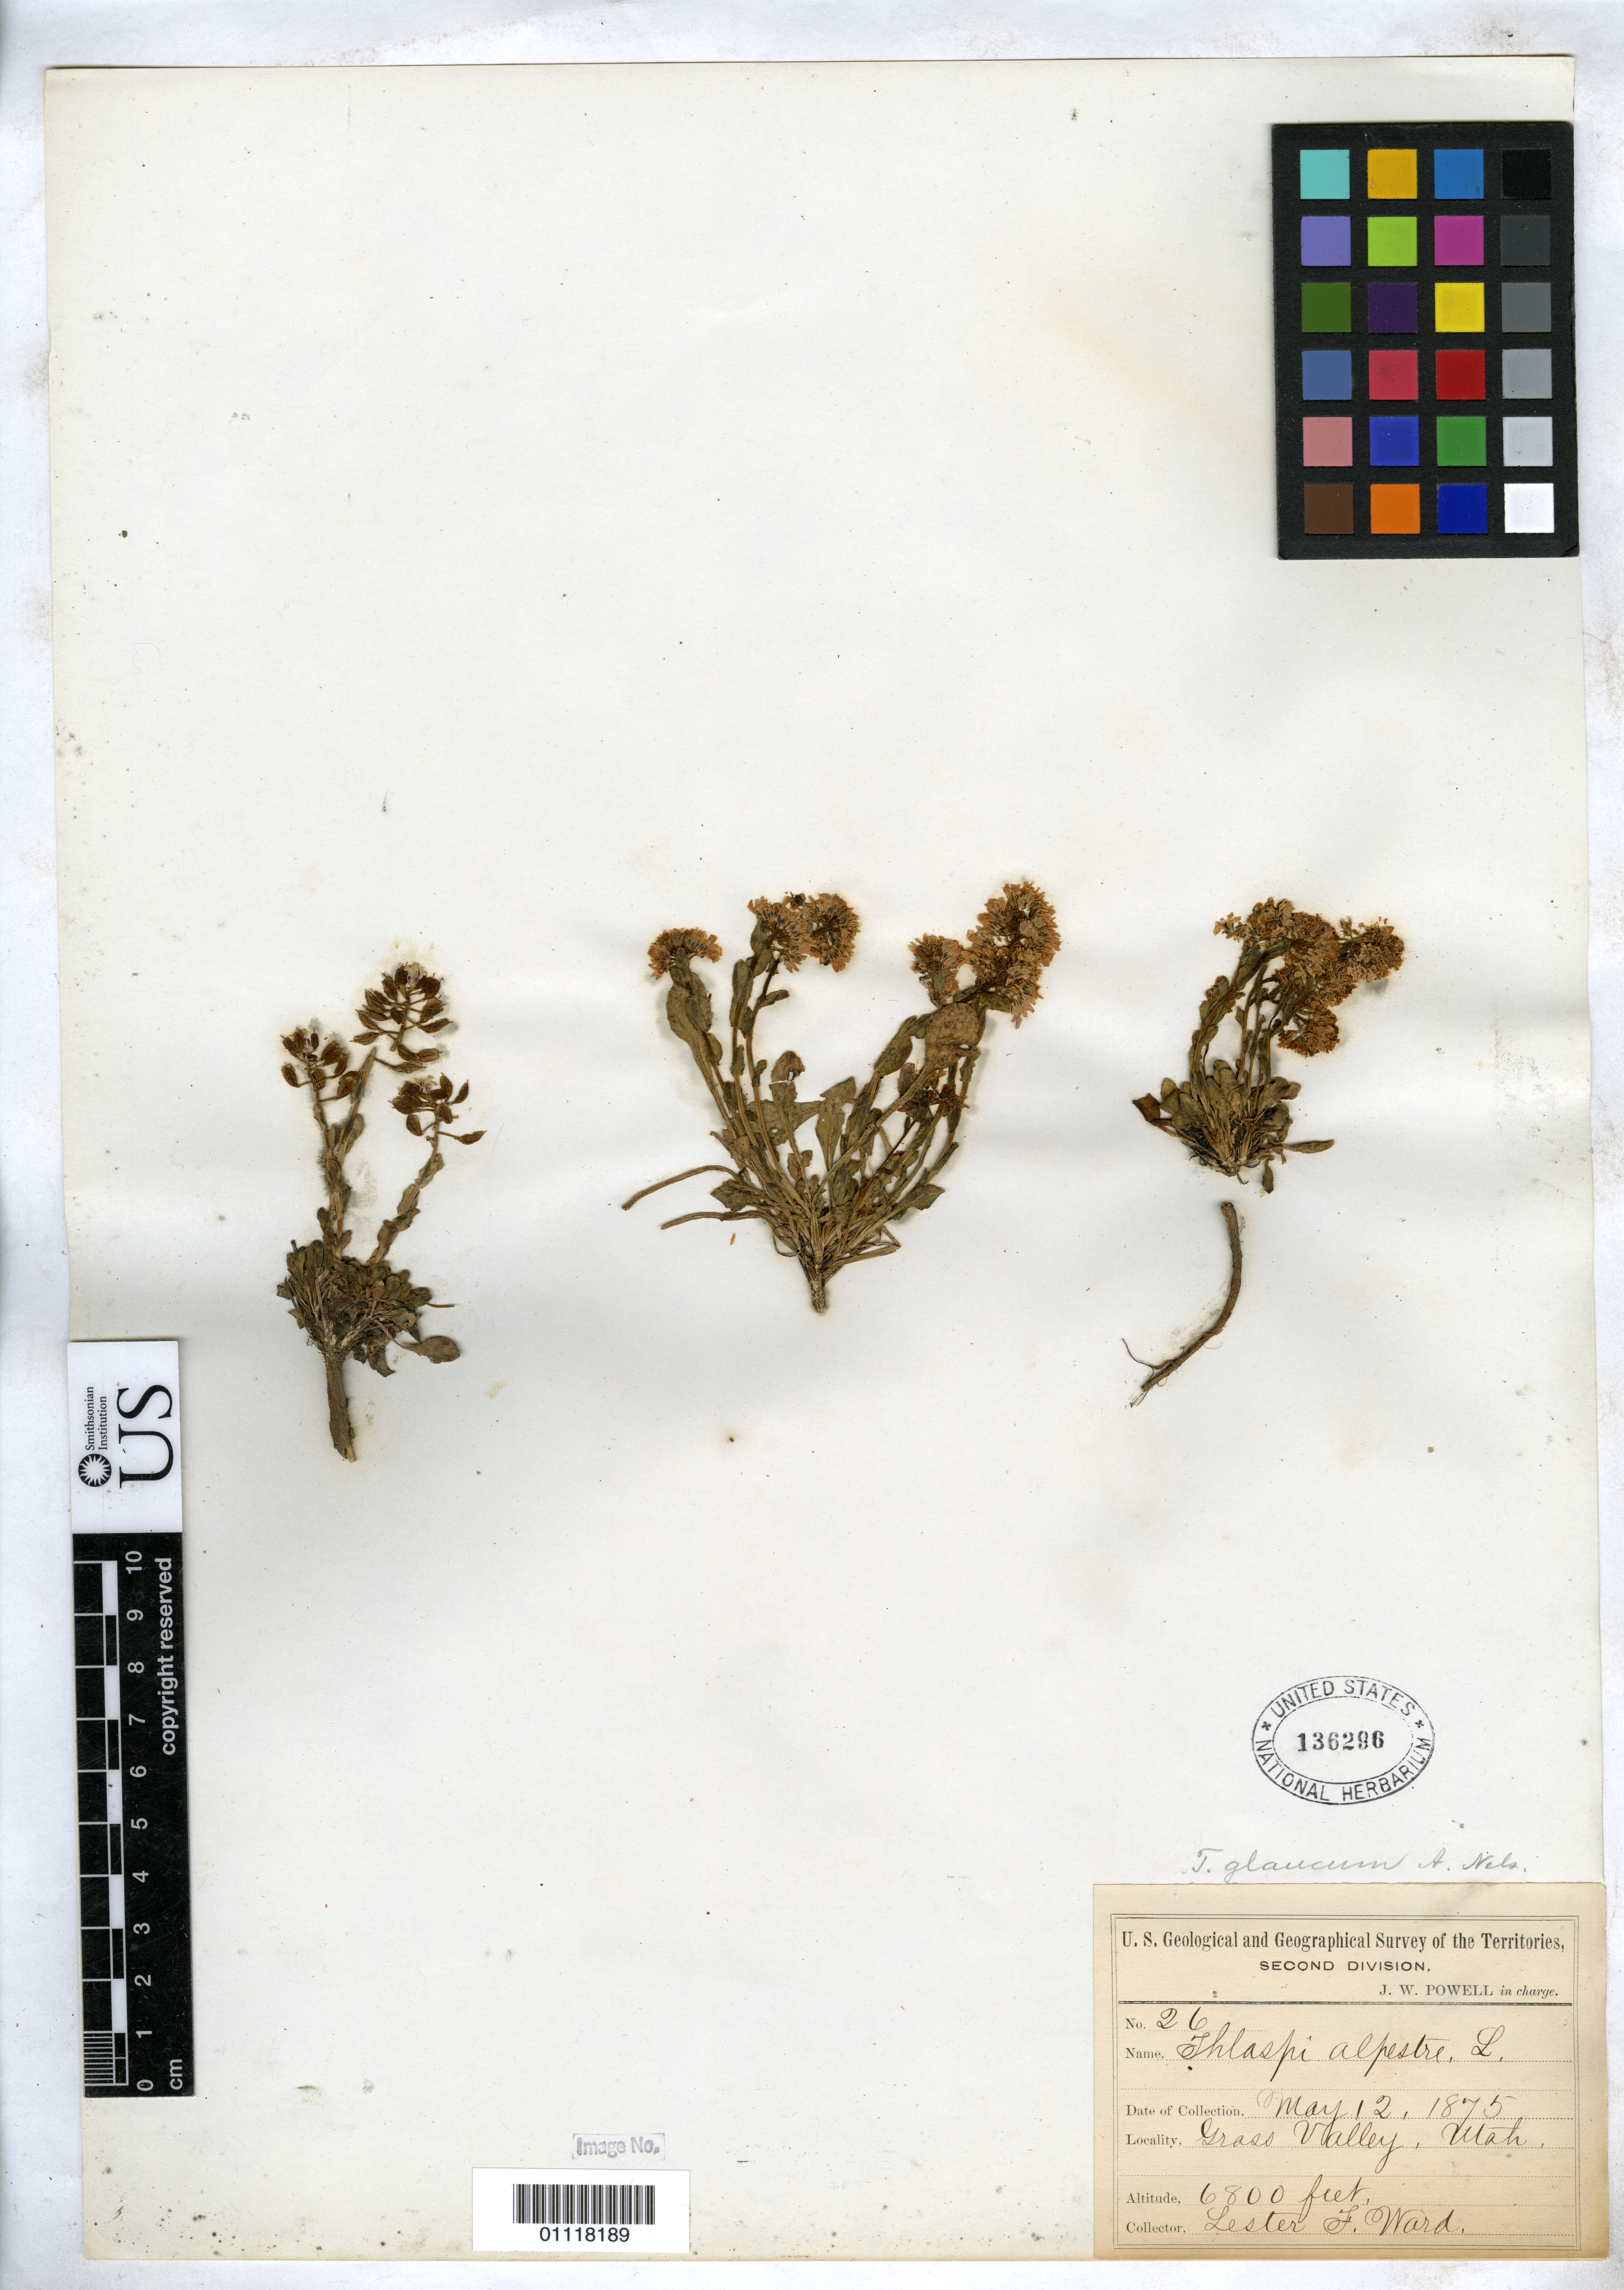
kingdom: Plantae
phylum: Tracheophyta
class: Magnoliopsida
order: Brassicales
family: Brassicaceae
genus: Thlaspi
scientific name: Thlaspi glaucum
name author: (A. Nelson) A. Nelson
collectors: L. F. Ward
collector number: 26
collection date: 1875-05-12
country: United States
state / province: Utah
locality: Grass Valley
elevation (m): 2073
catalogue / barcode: US 136296